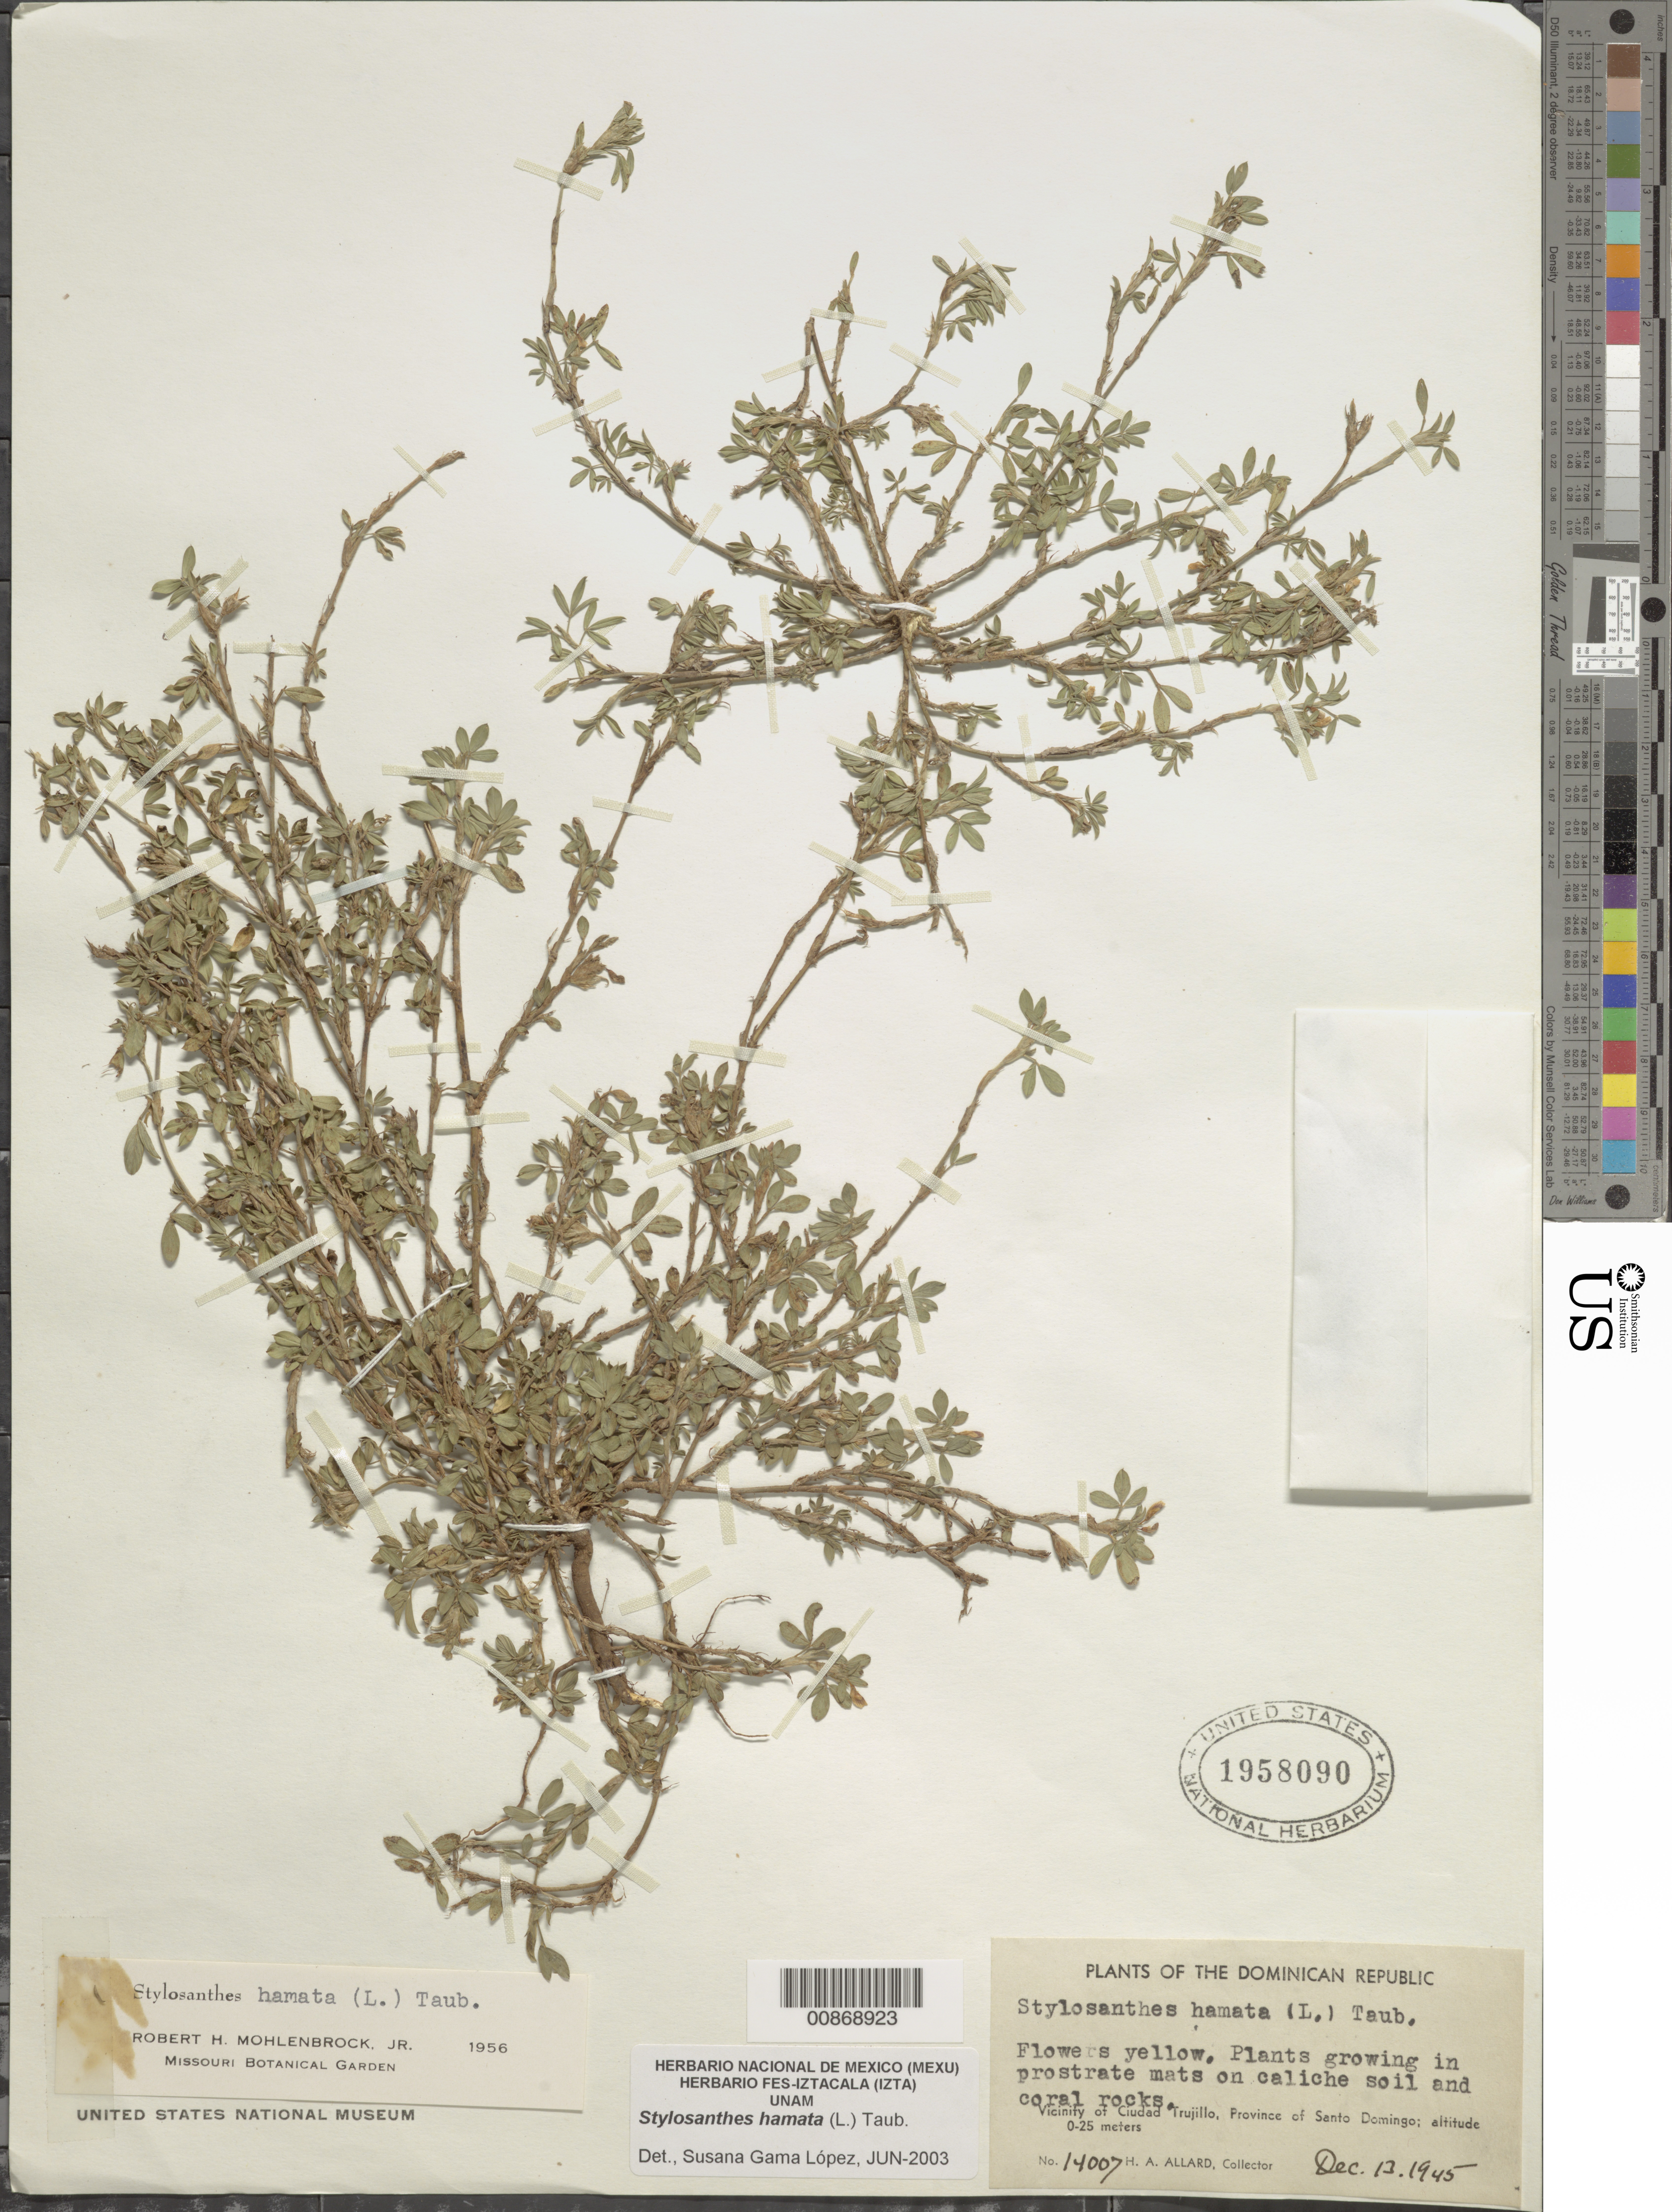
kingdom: Plantae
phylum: Tracheophyta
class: Magnoliopsida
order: Fabales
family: Fabaceae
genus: Stylosanthes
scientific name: Stylosanthes hamata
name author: (L.) Taub.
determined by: Gama López, S.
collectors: H. A. Allard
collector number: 14007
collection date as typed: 13 Dec 1945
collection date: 1945-12-13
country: Dominican Republic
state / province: Distrito Nacional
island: Hispaniola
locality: Vicinity of Ciudad Trujillo, Province of Santo Domingo (obsolete).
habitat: On caliche soil and coral rocks.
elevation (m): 0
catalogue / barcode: US 1958090